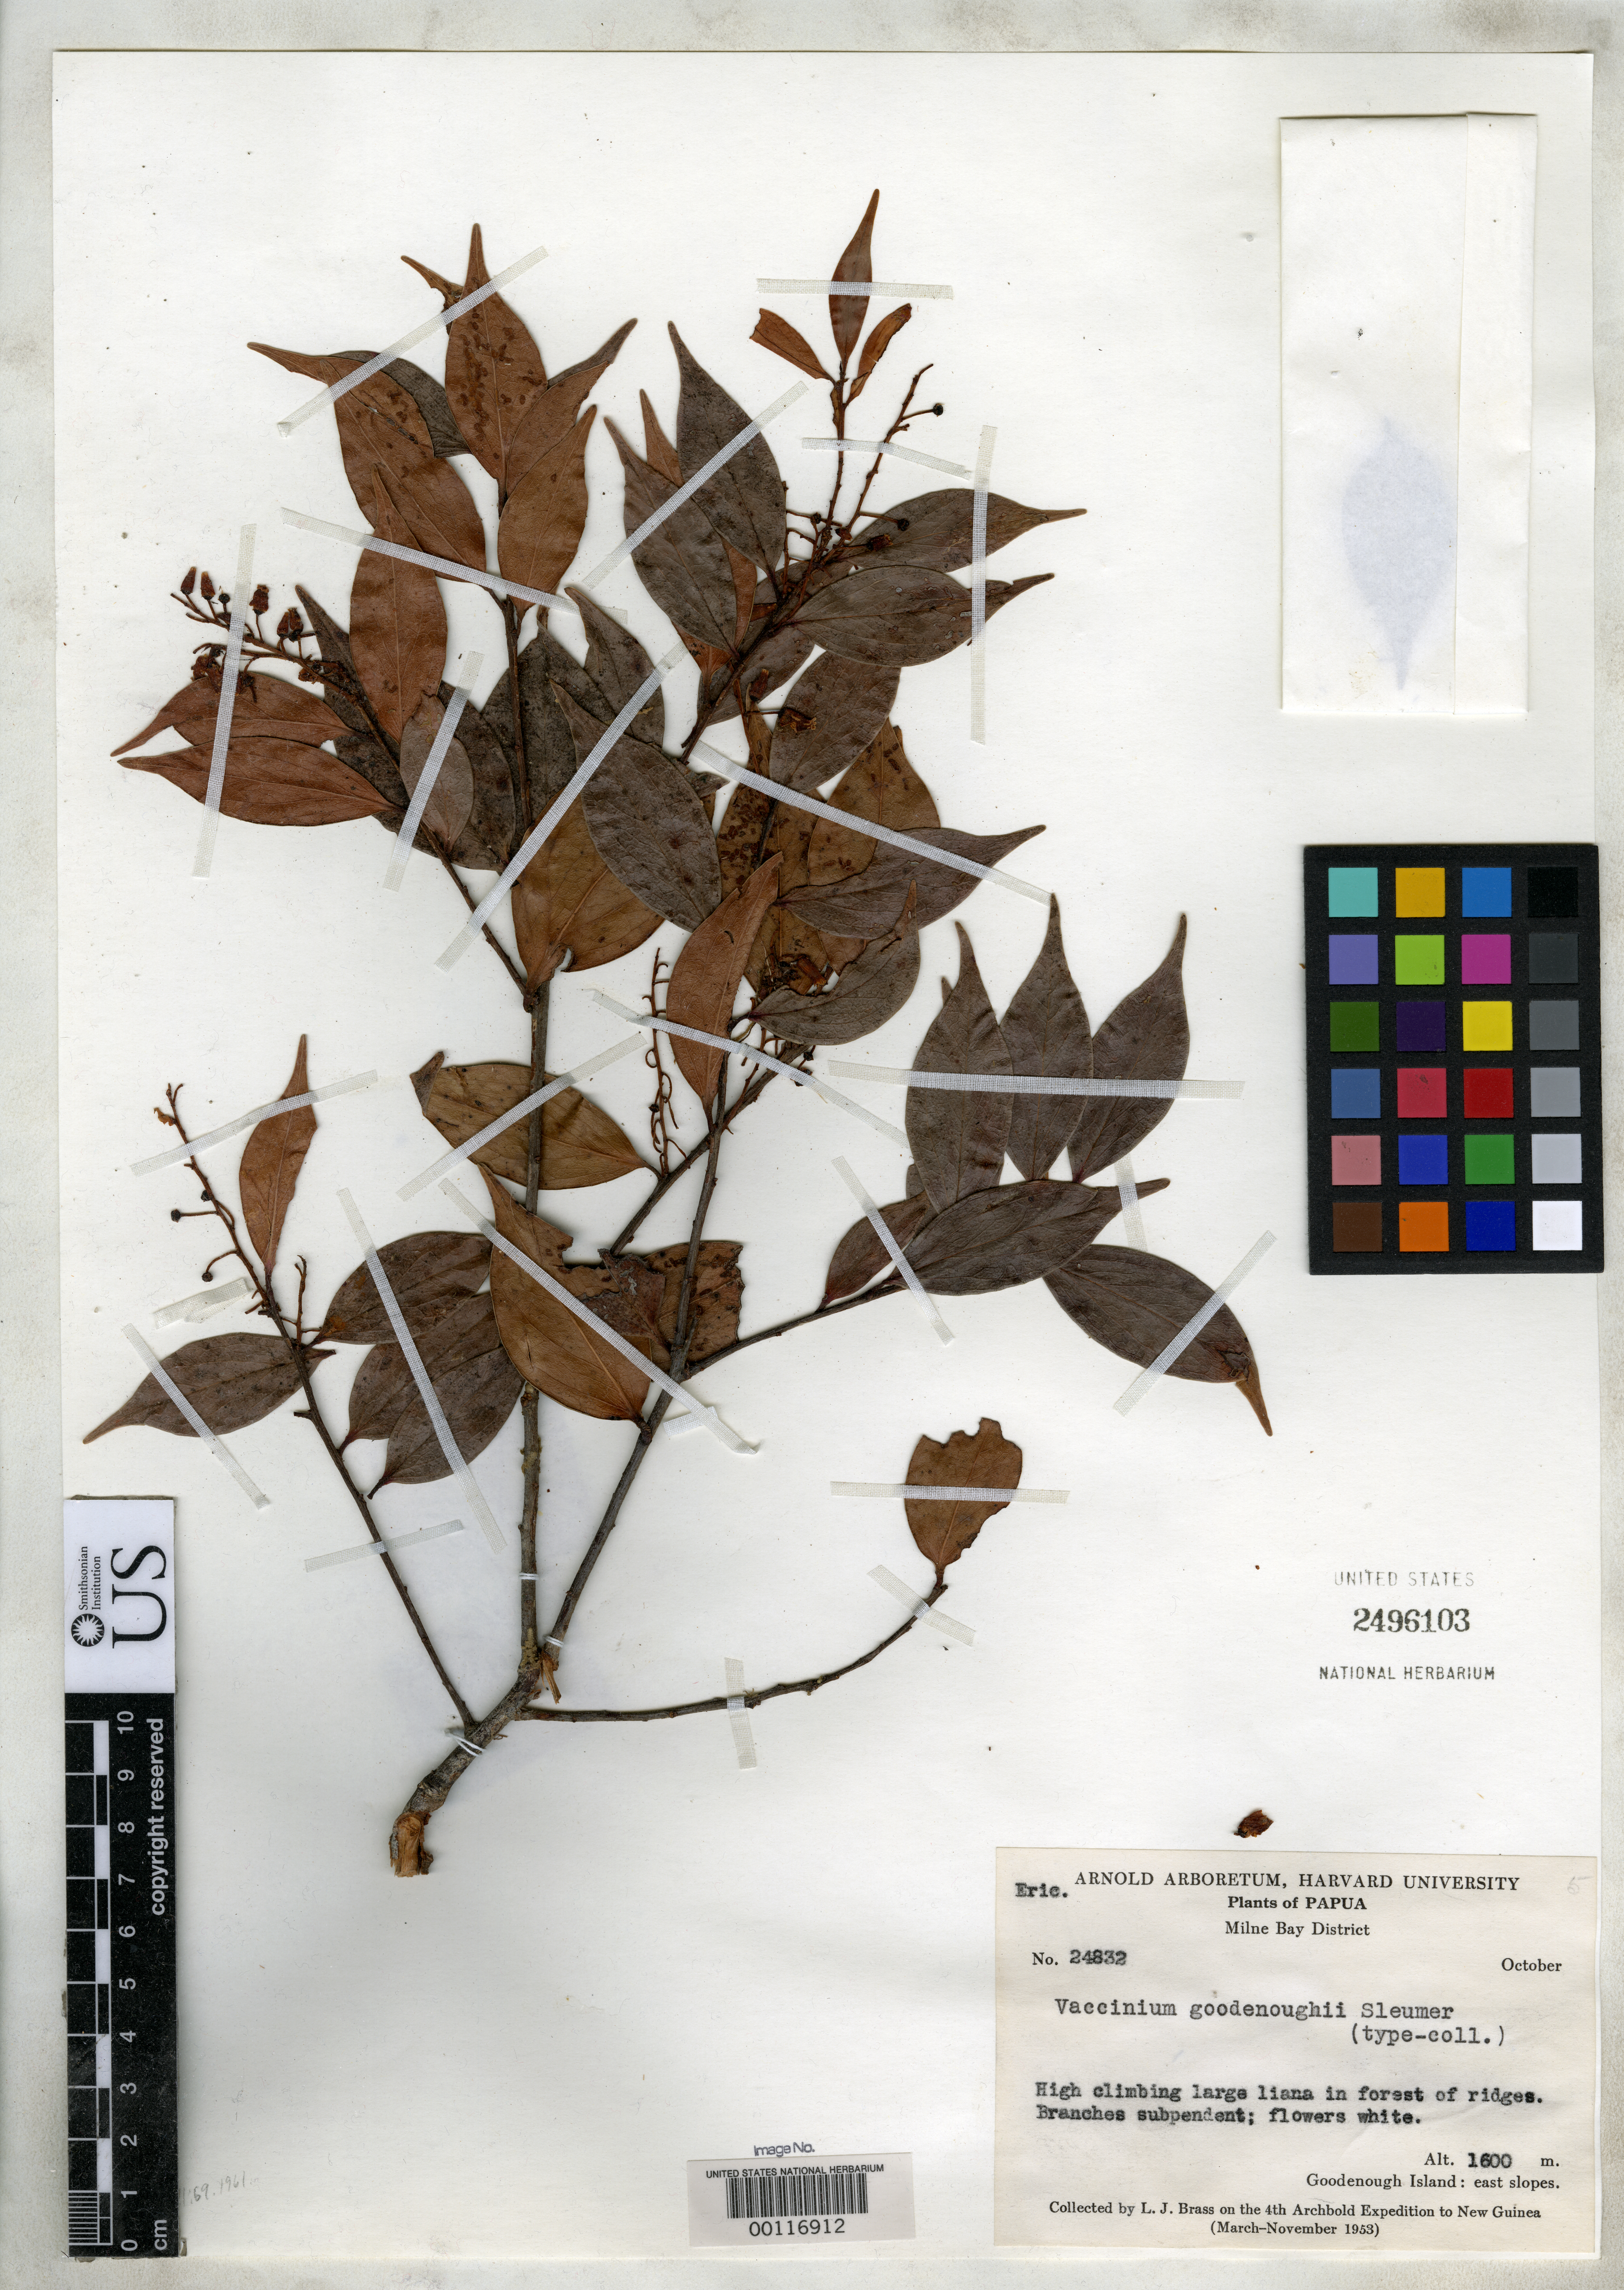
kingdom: Plantae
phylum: Tracheophyta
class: Magnoliopsida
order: Ericales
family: Ericaceae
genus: Vaccinium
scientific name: Vaccinium goodenoughii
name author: Sleumer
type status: Isotype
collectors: L. J. Brass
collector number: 24832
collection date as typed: Oct 1953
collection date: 1953-10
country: Papua New Guinea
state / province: Milne Bay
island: Goodenough (Morata)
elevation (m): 1600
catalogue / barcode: US 2496103